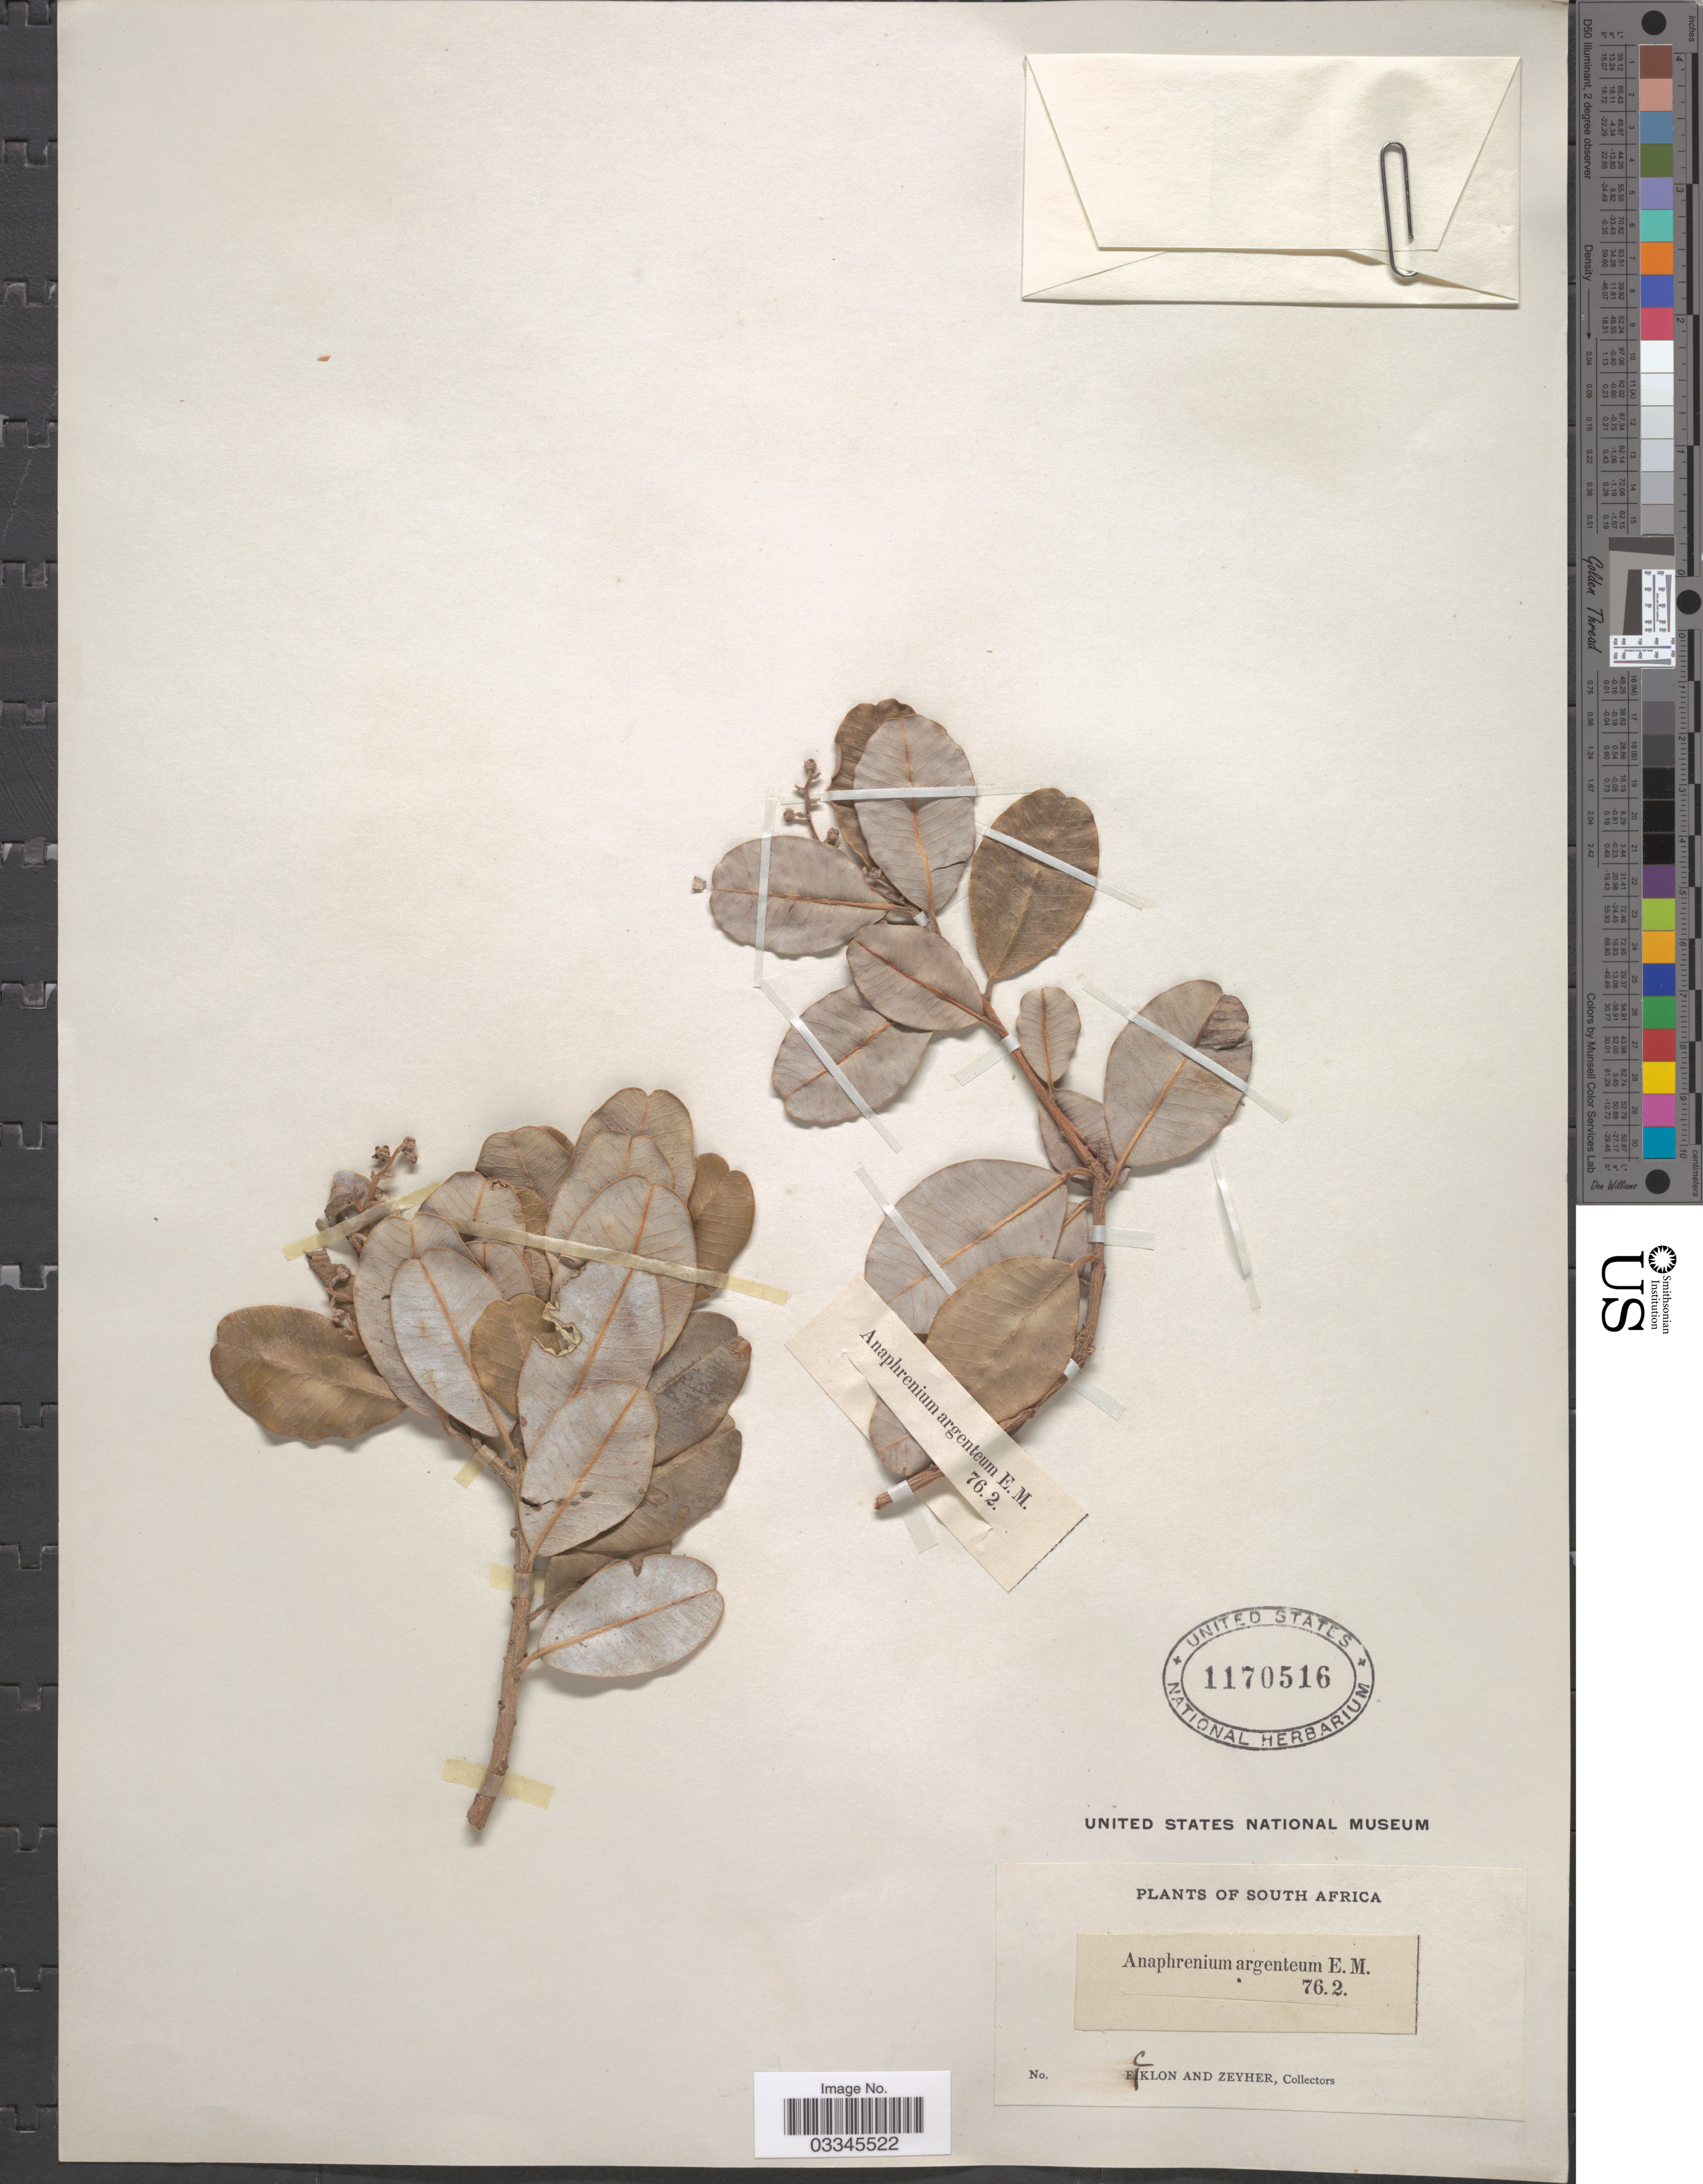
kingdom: Plantae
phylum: Tracheophyta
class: Magnoliopsida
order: Sapindales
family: Anacardiaceae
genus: Heeria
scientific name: Heeria sp.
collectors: -. Ecklon & -. Zeyher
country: South Africa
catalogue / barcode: US 1170516